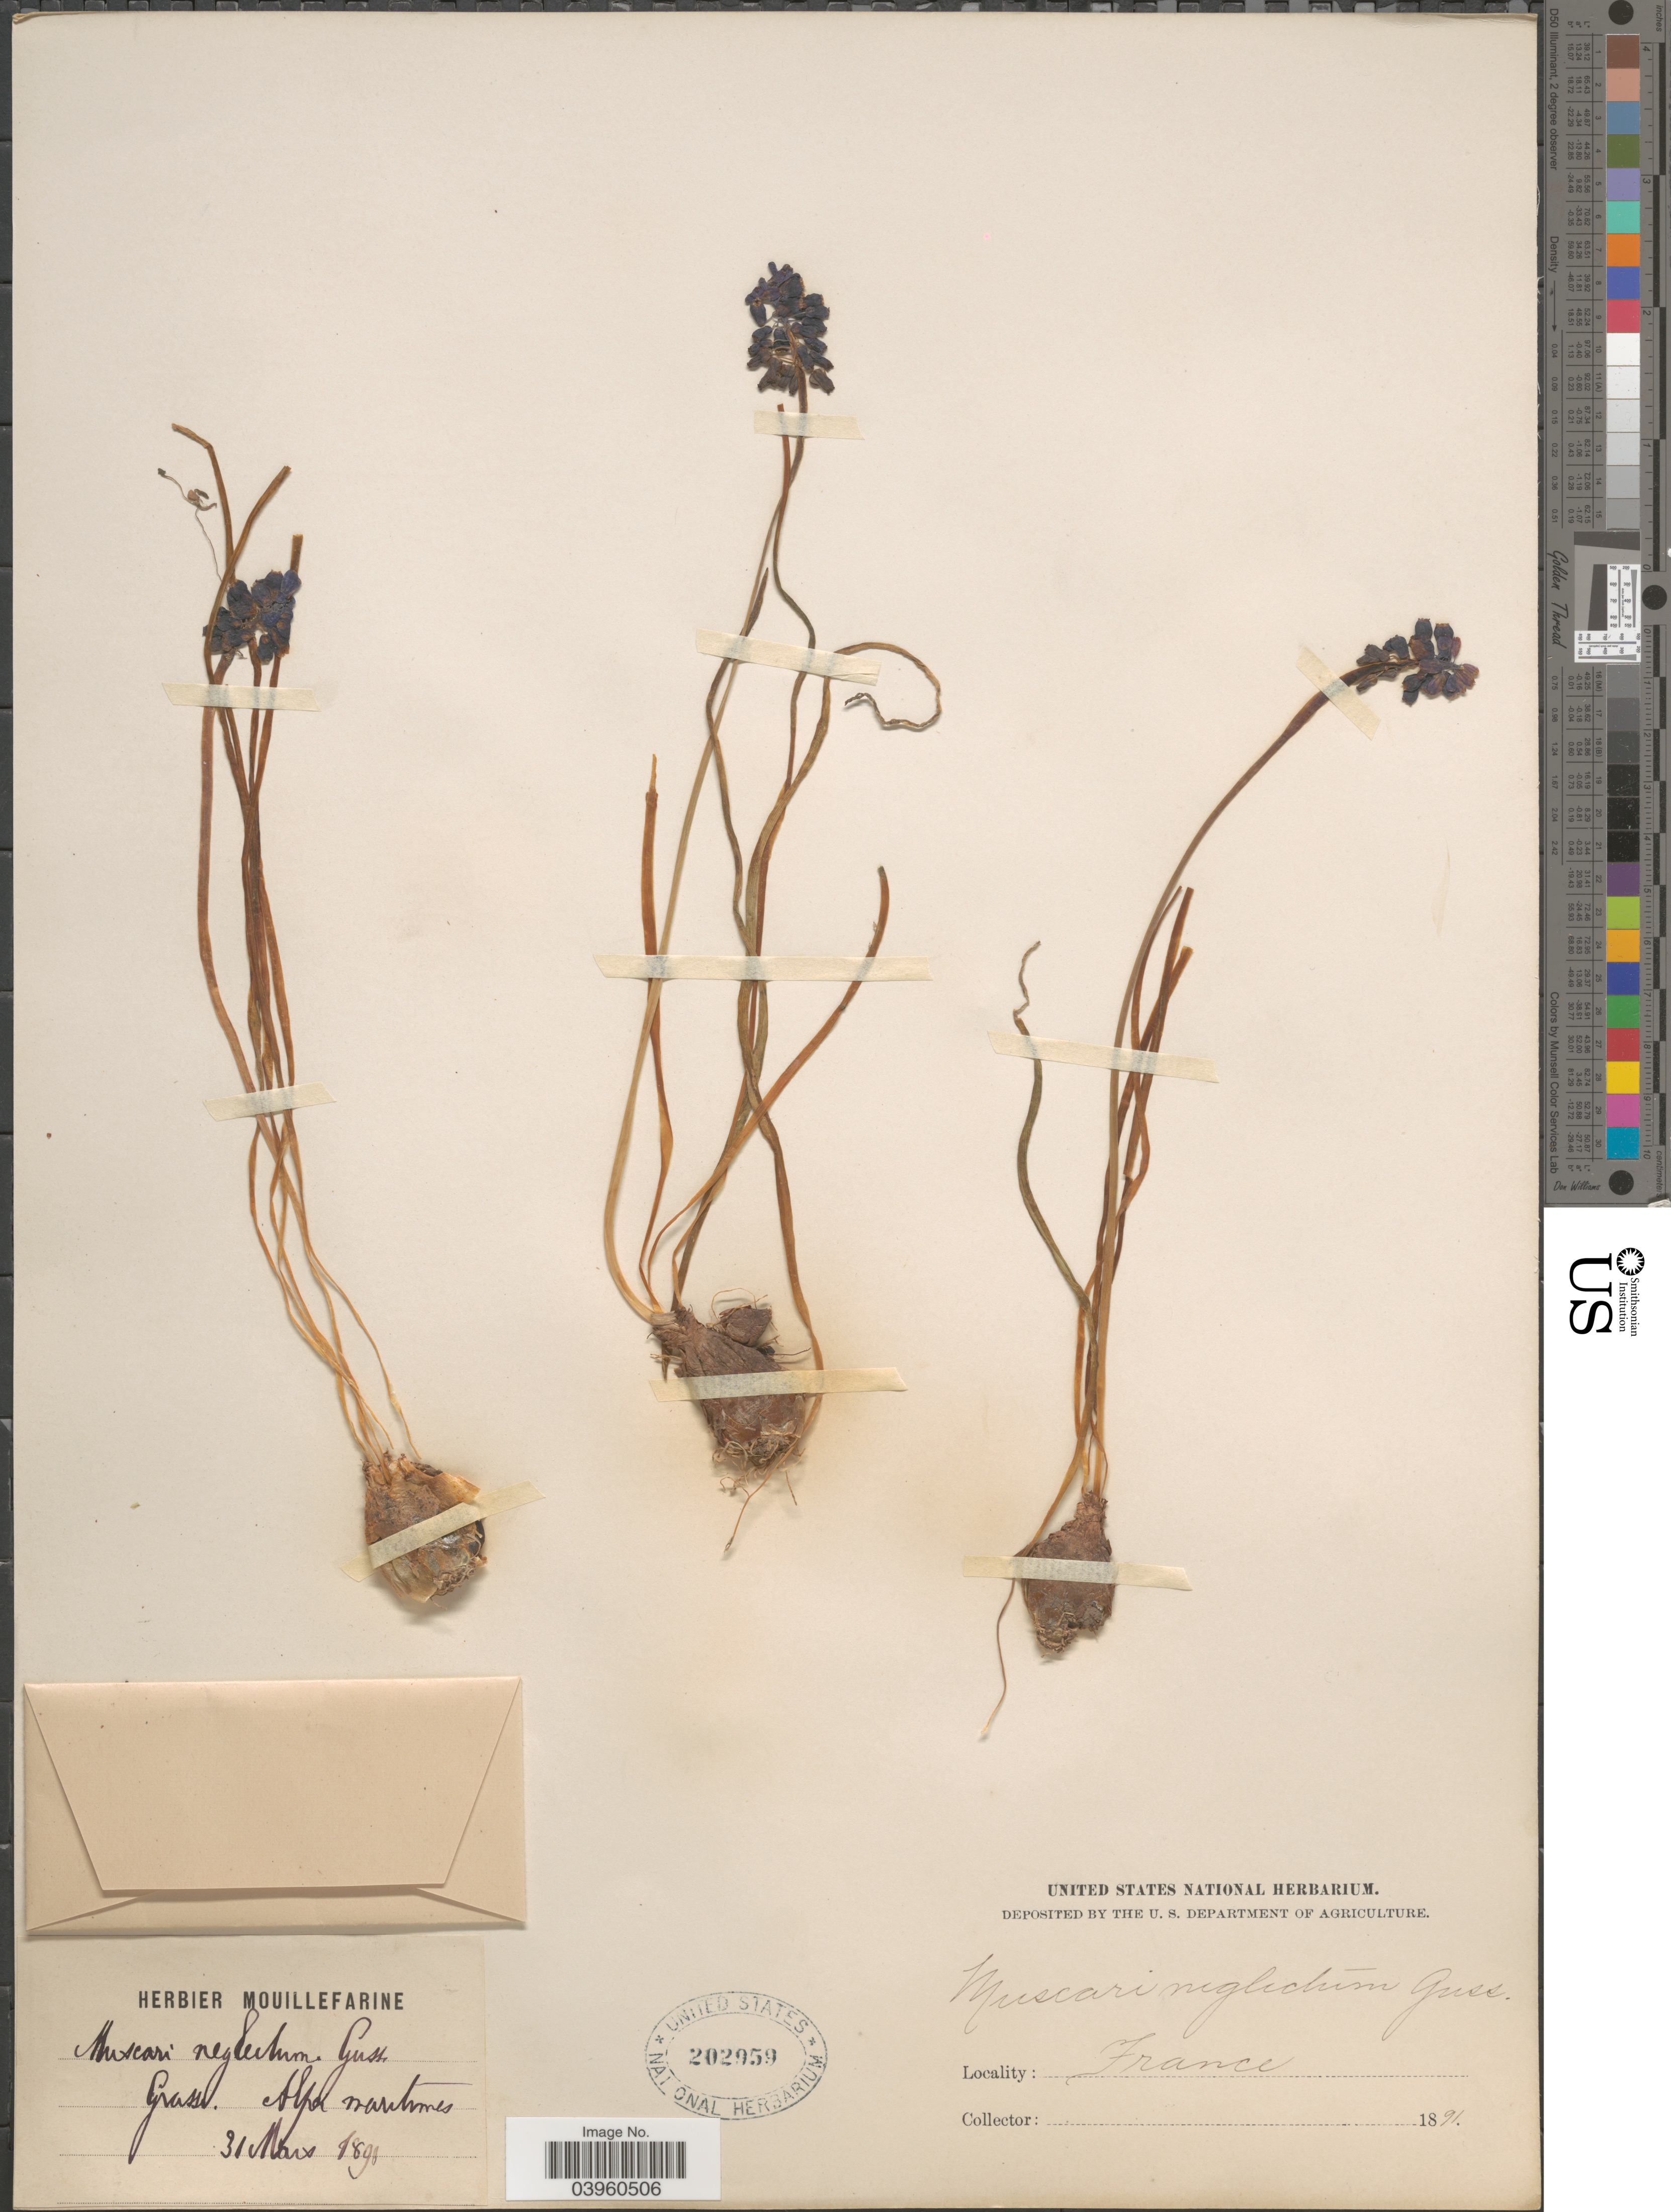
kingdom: Plantae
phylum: Tracheophyta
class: Liliopsida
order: Asparagales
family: Asparagaceae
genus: Muscari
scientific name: Muscari neglectum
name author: Gussone ex Ten.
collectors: ex herb. Mouillefarine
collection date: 1891-03-31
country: France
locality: Grasse. Alpes maritimes.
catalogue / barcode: US 202959